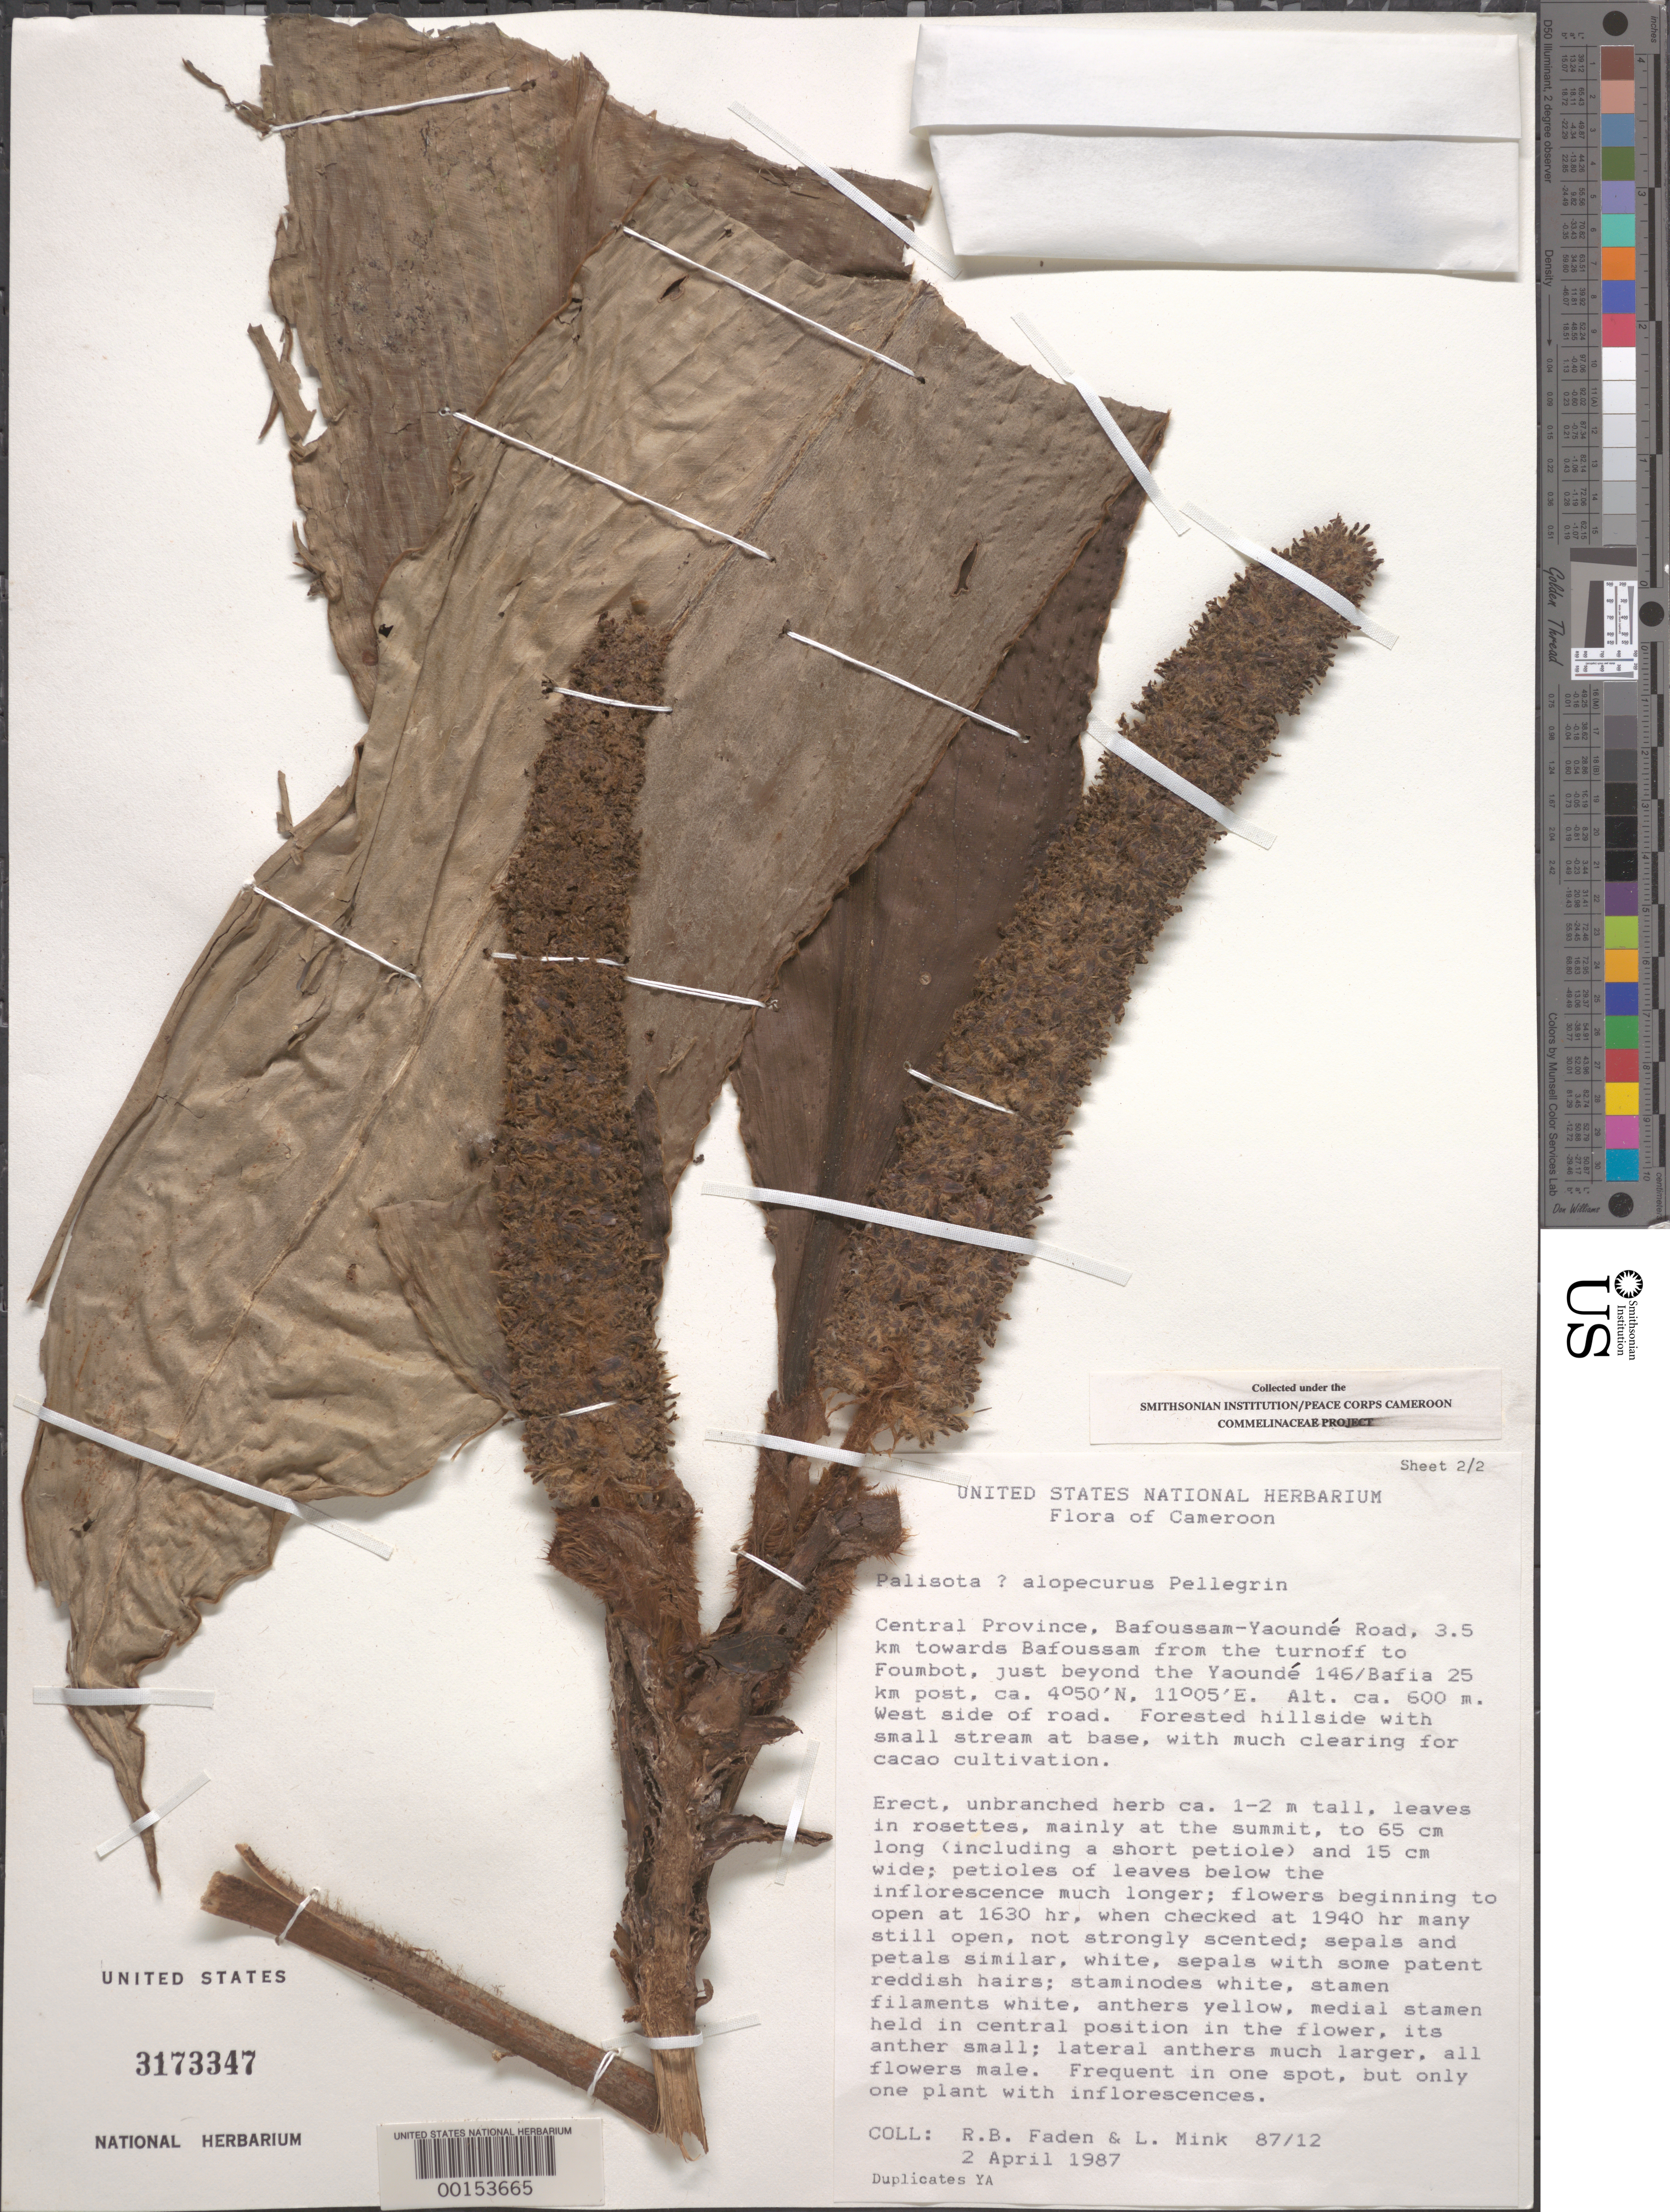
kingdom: Plantae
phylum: Tracheophyta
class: Liliopsida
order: Commelinales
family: Commelinaceae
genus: Palisota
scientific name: Palisota alopecurus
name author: Pellegr.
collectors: R. B. Faden & L. Mink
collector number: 87/12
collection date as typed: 02 Apr 1987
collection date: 1987-04-02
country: Cameroon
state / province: Centre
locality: Bafoussam-yaounde road, 3.5 km towards bafoussam from turnoff to foumbot, just beyond yaounde 146/bafia 25 km post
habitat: Forested hillside with small stream at base, clearing for cacao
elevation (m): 600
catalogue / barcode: US 3173347